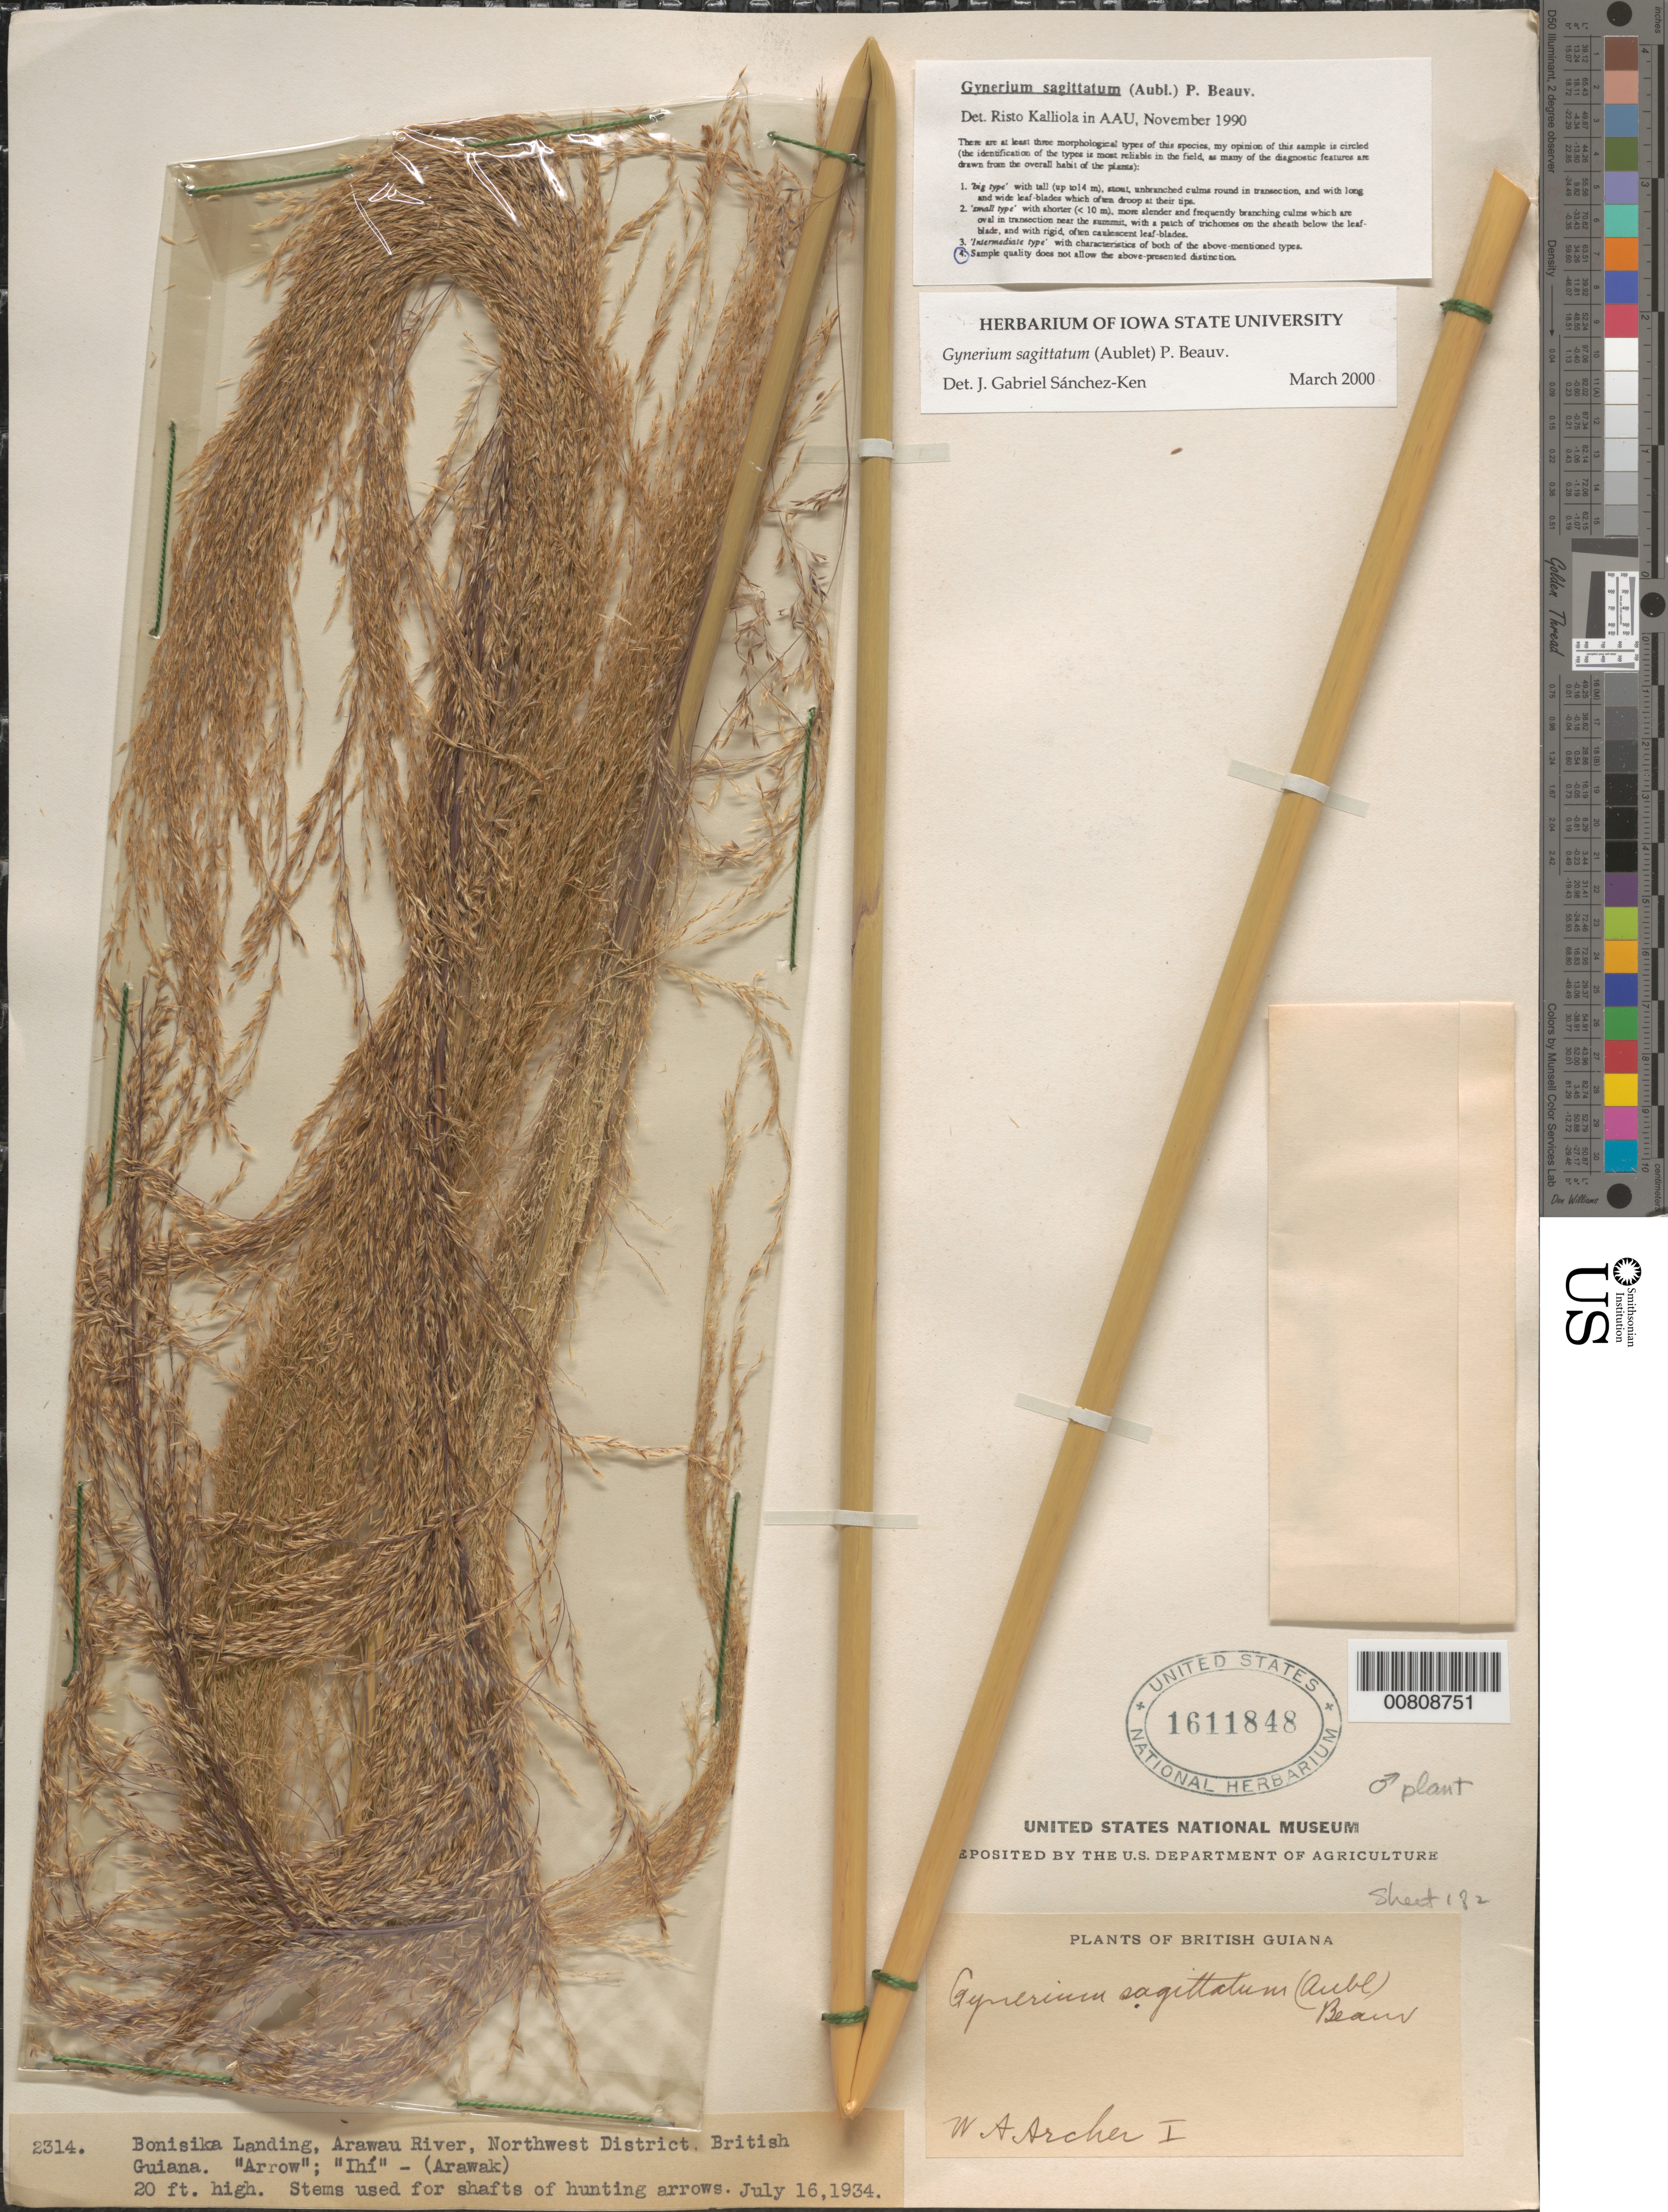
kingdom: Plantae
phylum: Tracheophyta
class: Liliopsida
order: Poales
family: Poaceae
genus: Gynerium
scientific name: Gynerium sagittatum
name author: (Aubl.) P. Beauv.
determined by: Sánchez-Ken, J. G.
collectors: W. A. Archer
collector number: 2314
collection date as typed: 16-Jul-34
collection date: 1934-07-16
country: Guyana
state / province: Barima-Waini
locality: Bonisika Landing, Arawau R.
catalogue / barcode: US 1611848